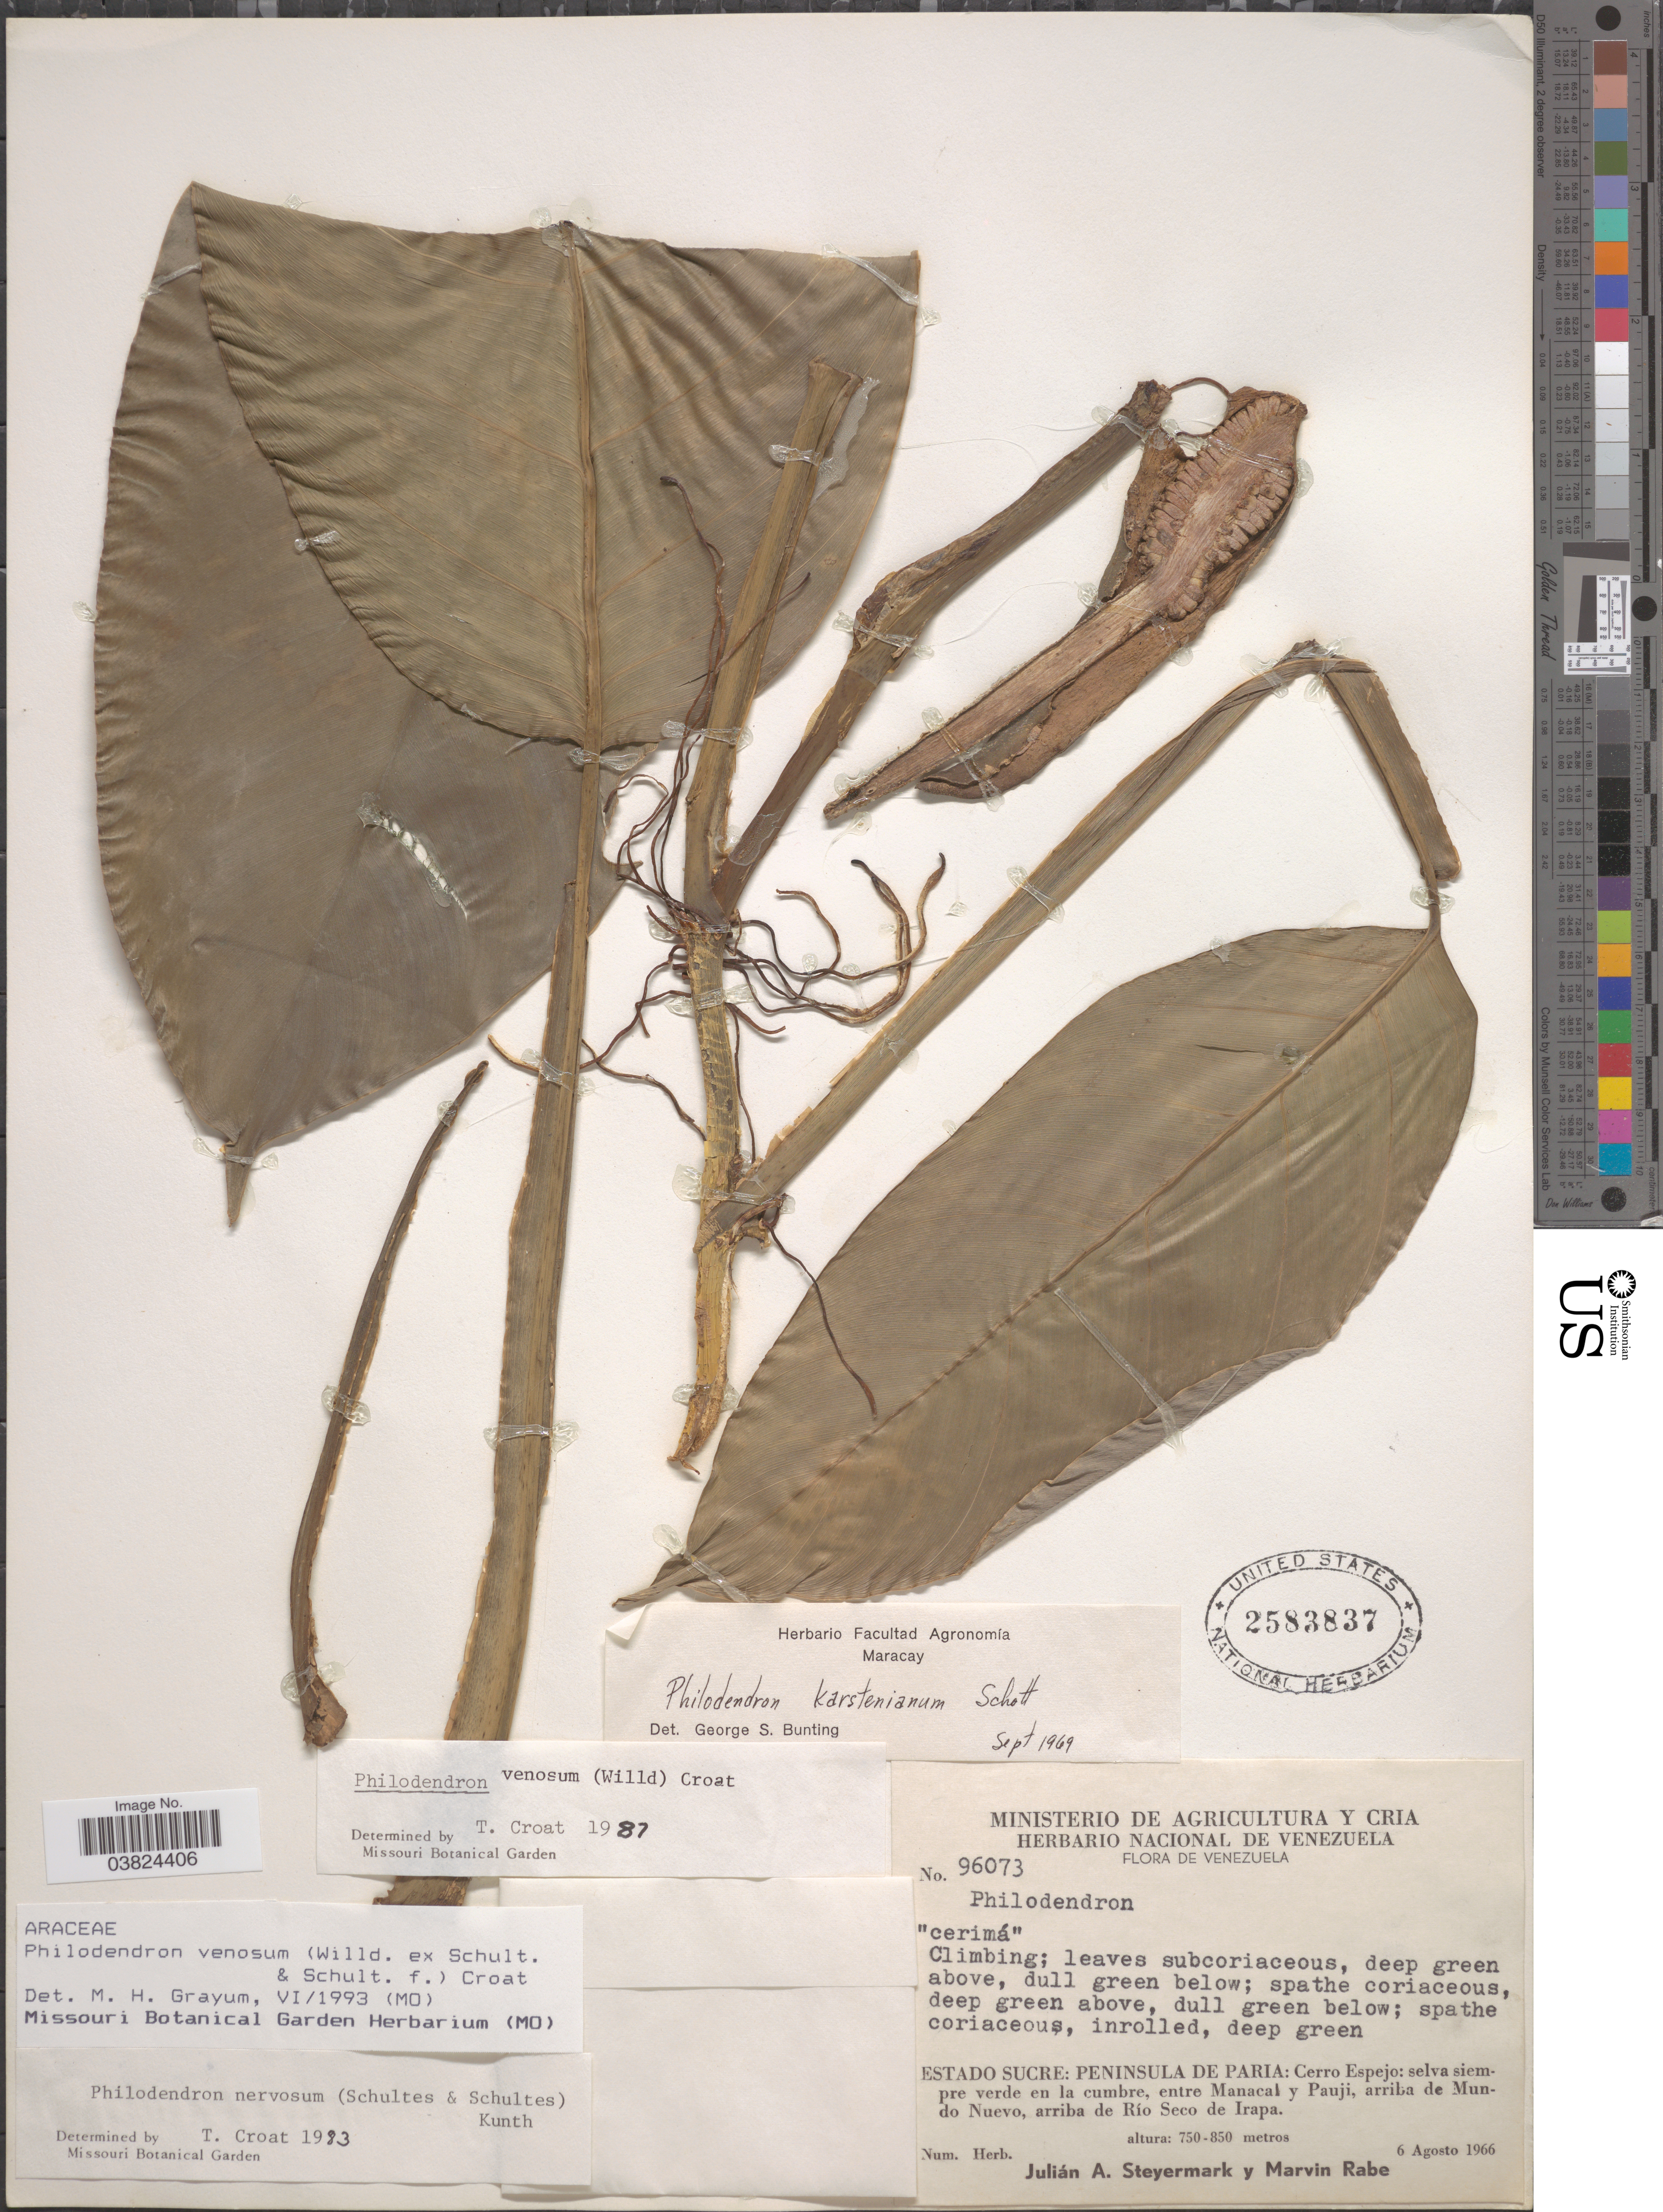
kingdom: Plantae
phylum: Tracheophyta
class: Liliopsida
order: Alismatales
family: Araceae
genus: Philodendron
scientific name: Philodendron venosum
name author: (Willd. ex Schult. & Schult. f.) Croat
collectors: J. Steyermark & M. Rabe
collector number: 96073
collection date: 1966-08-06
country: Venezuela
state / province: Sucre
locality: Peninsula de Paria: Cerro Espejo: selva siempre verde en la cumbre, entre Manacal y Pauji, arriba de Mundo Nuevo, arriba de Río Seco de Irapa.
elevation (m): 750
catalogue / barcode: US 2583837